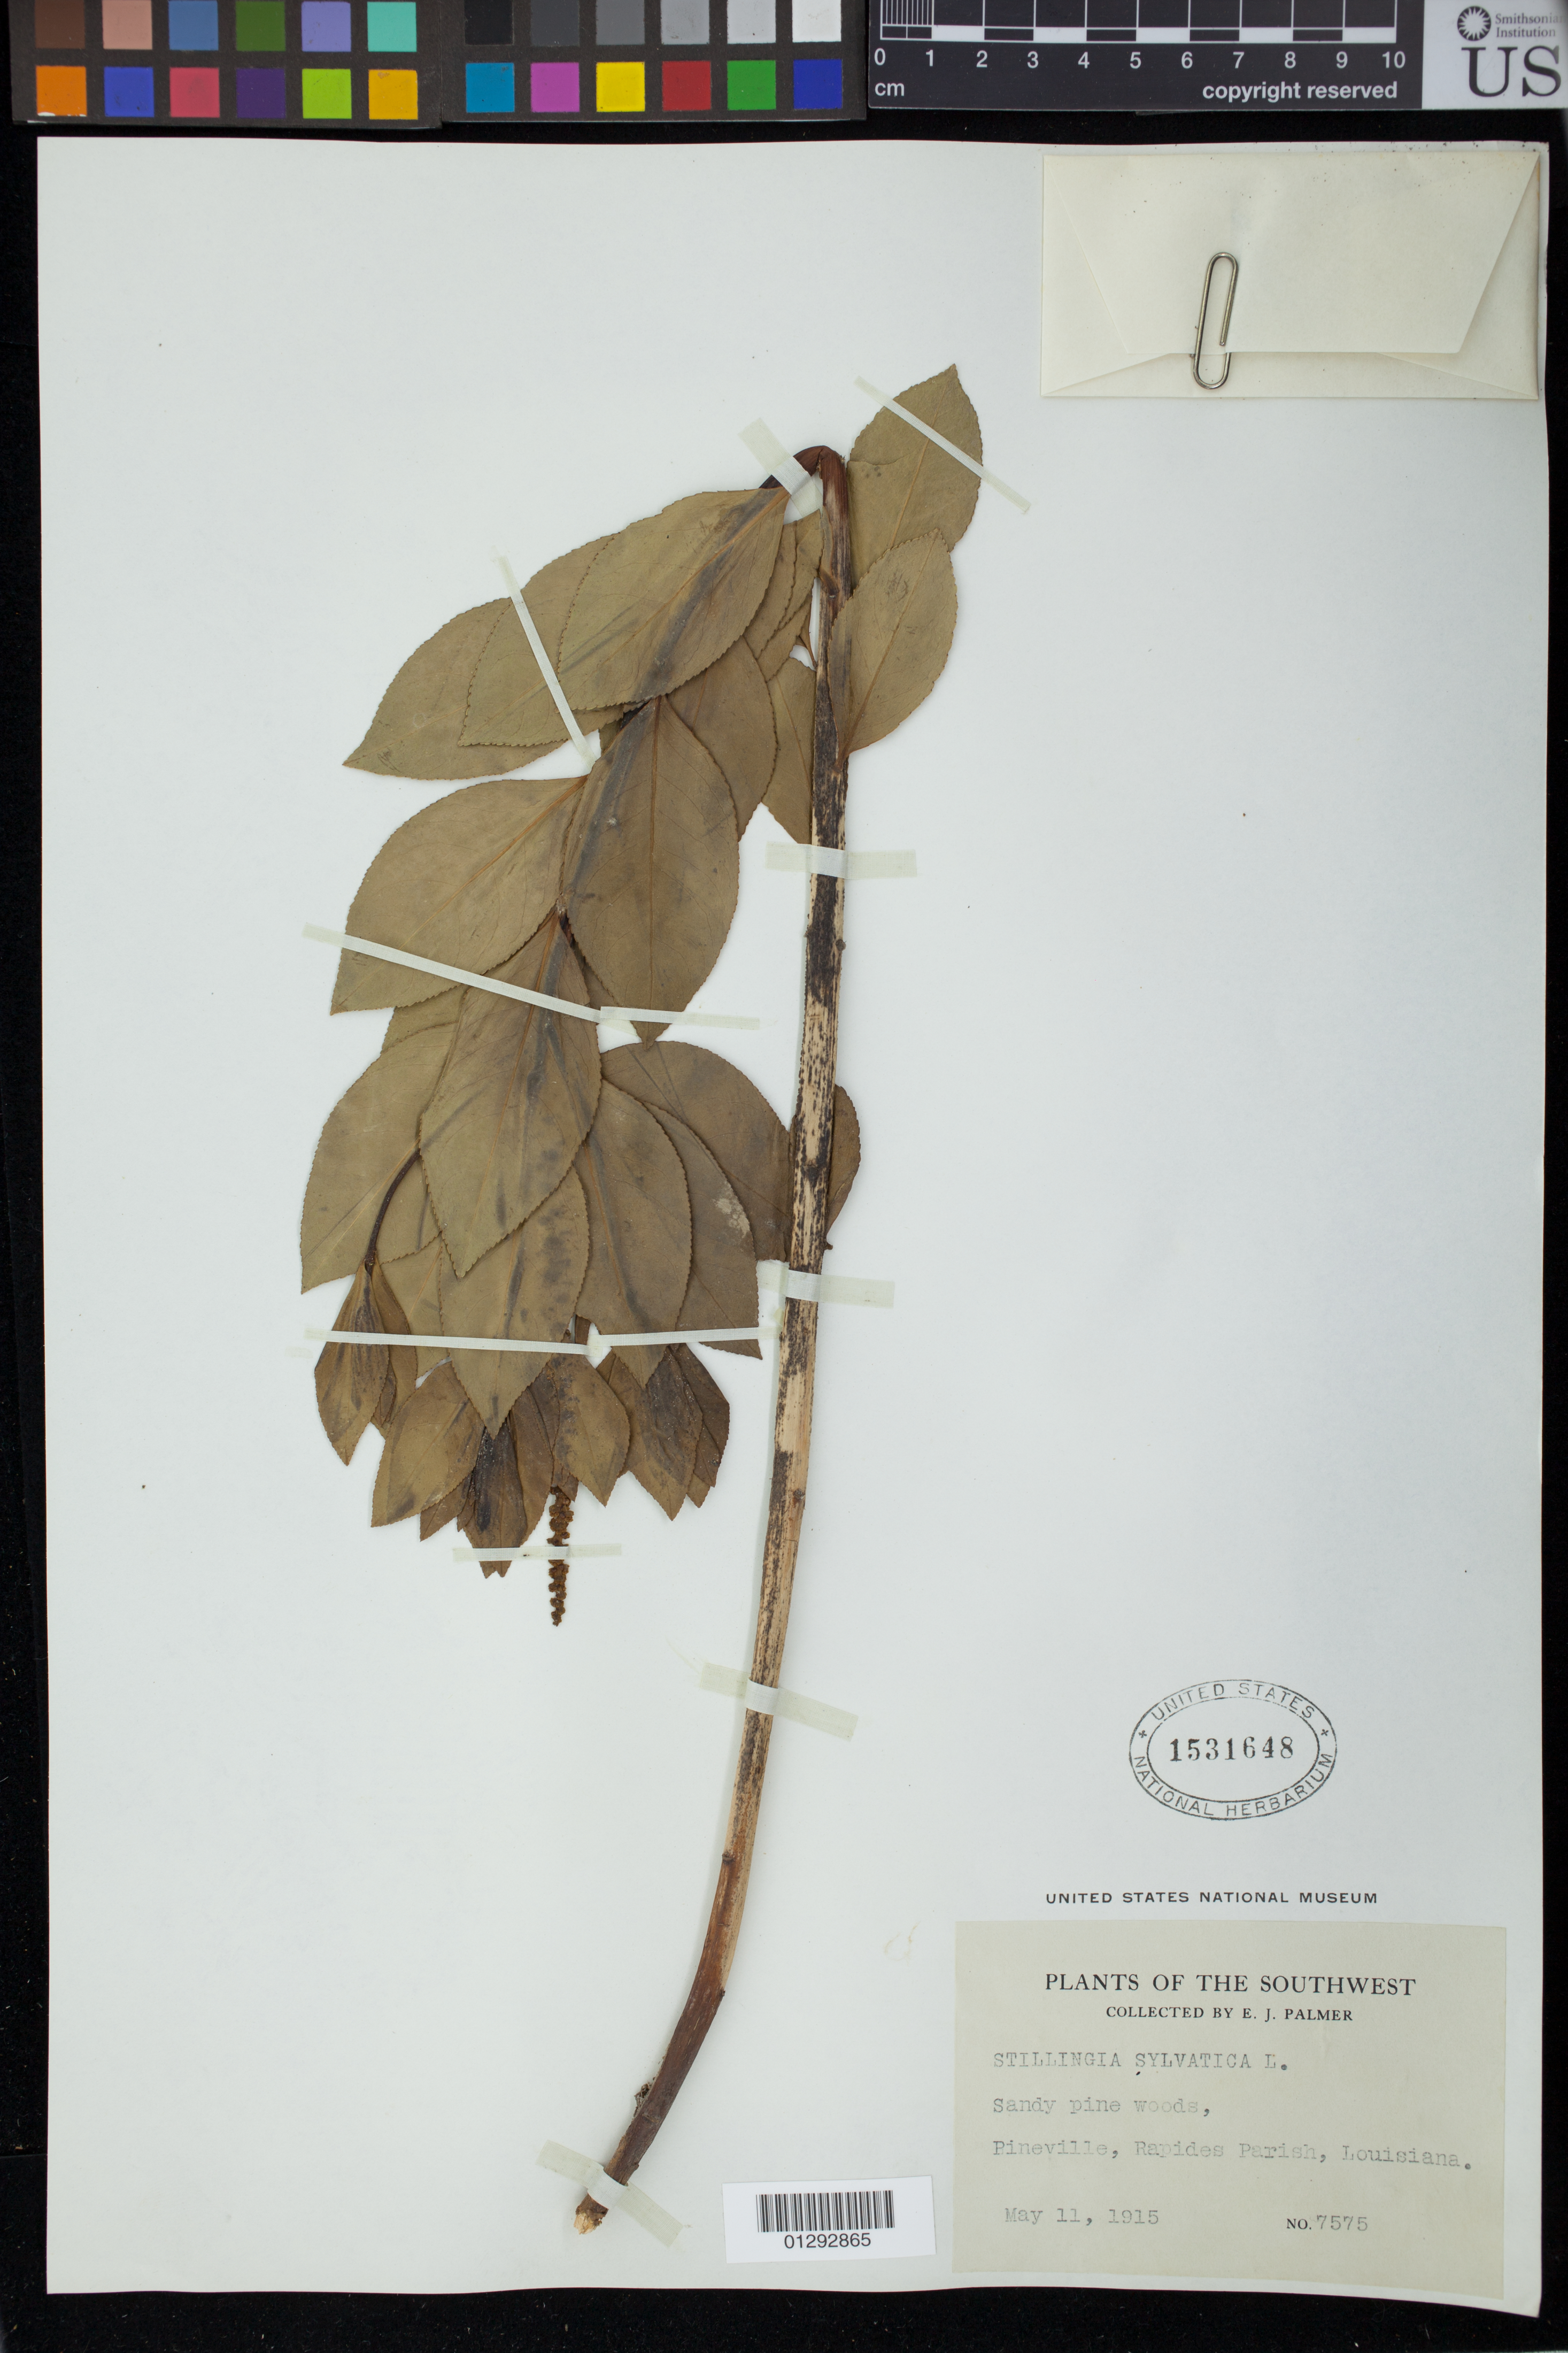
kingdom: Plantae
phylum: Tracheophyta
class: Magnoliopsida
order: Malpighiales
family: Euphorbiaceae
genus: Stillingia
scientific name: Stillingia sylvatica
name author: L.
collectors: E. J. Palmer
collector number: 7575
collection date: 1915-05-11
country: United States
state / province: Louisiana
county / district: Rapides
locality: Pineville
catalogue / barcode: US 1531648